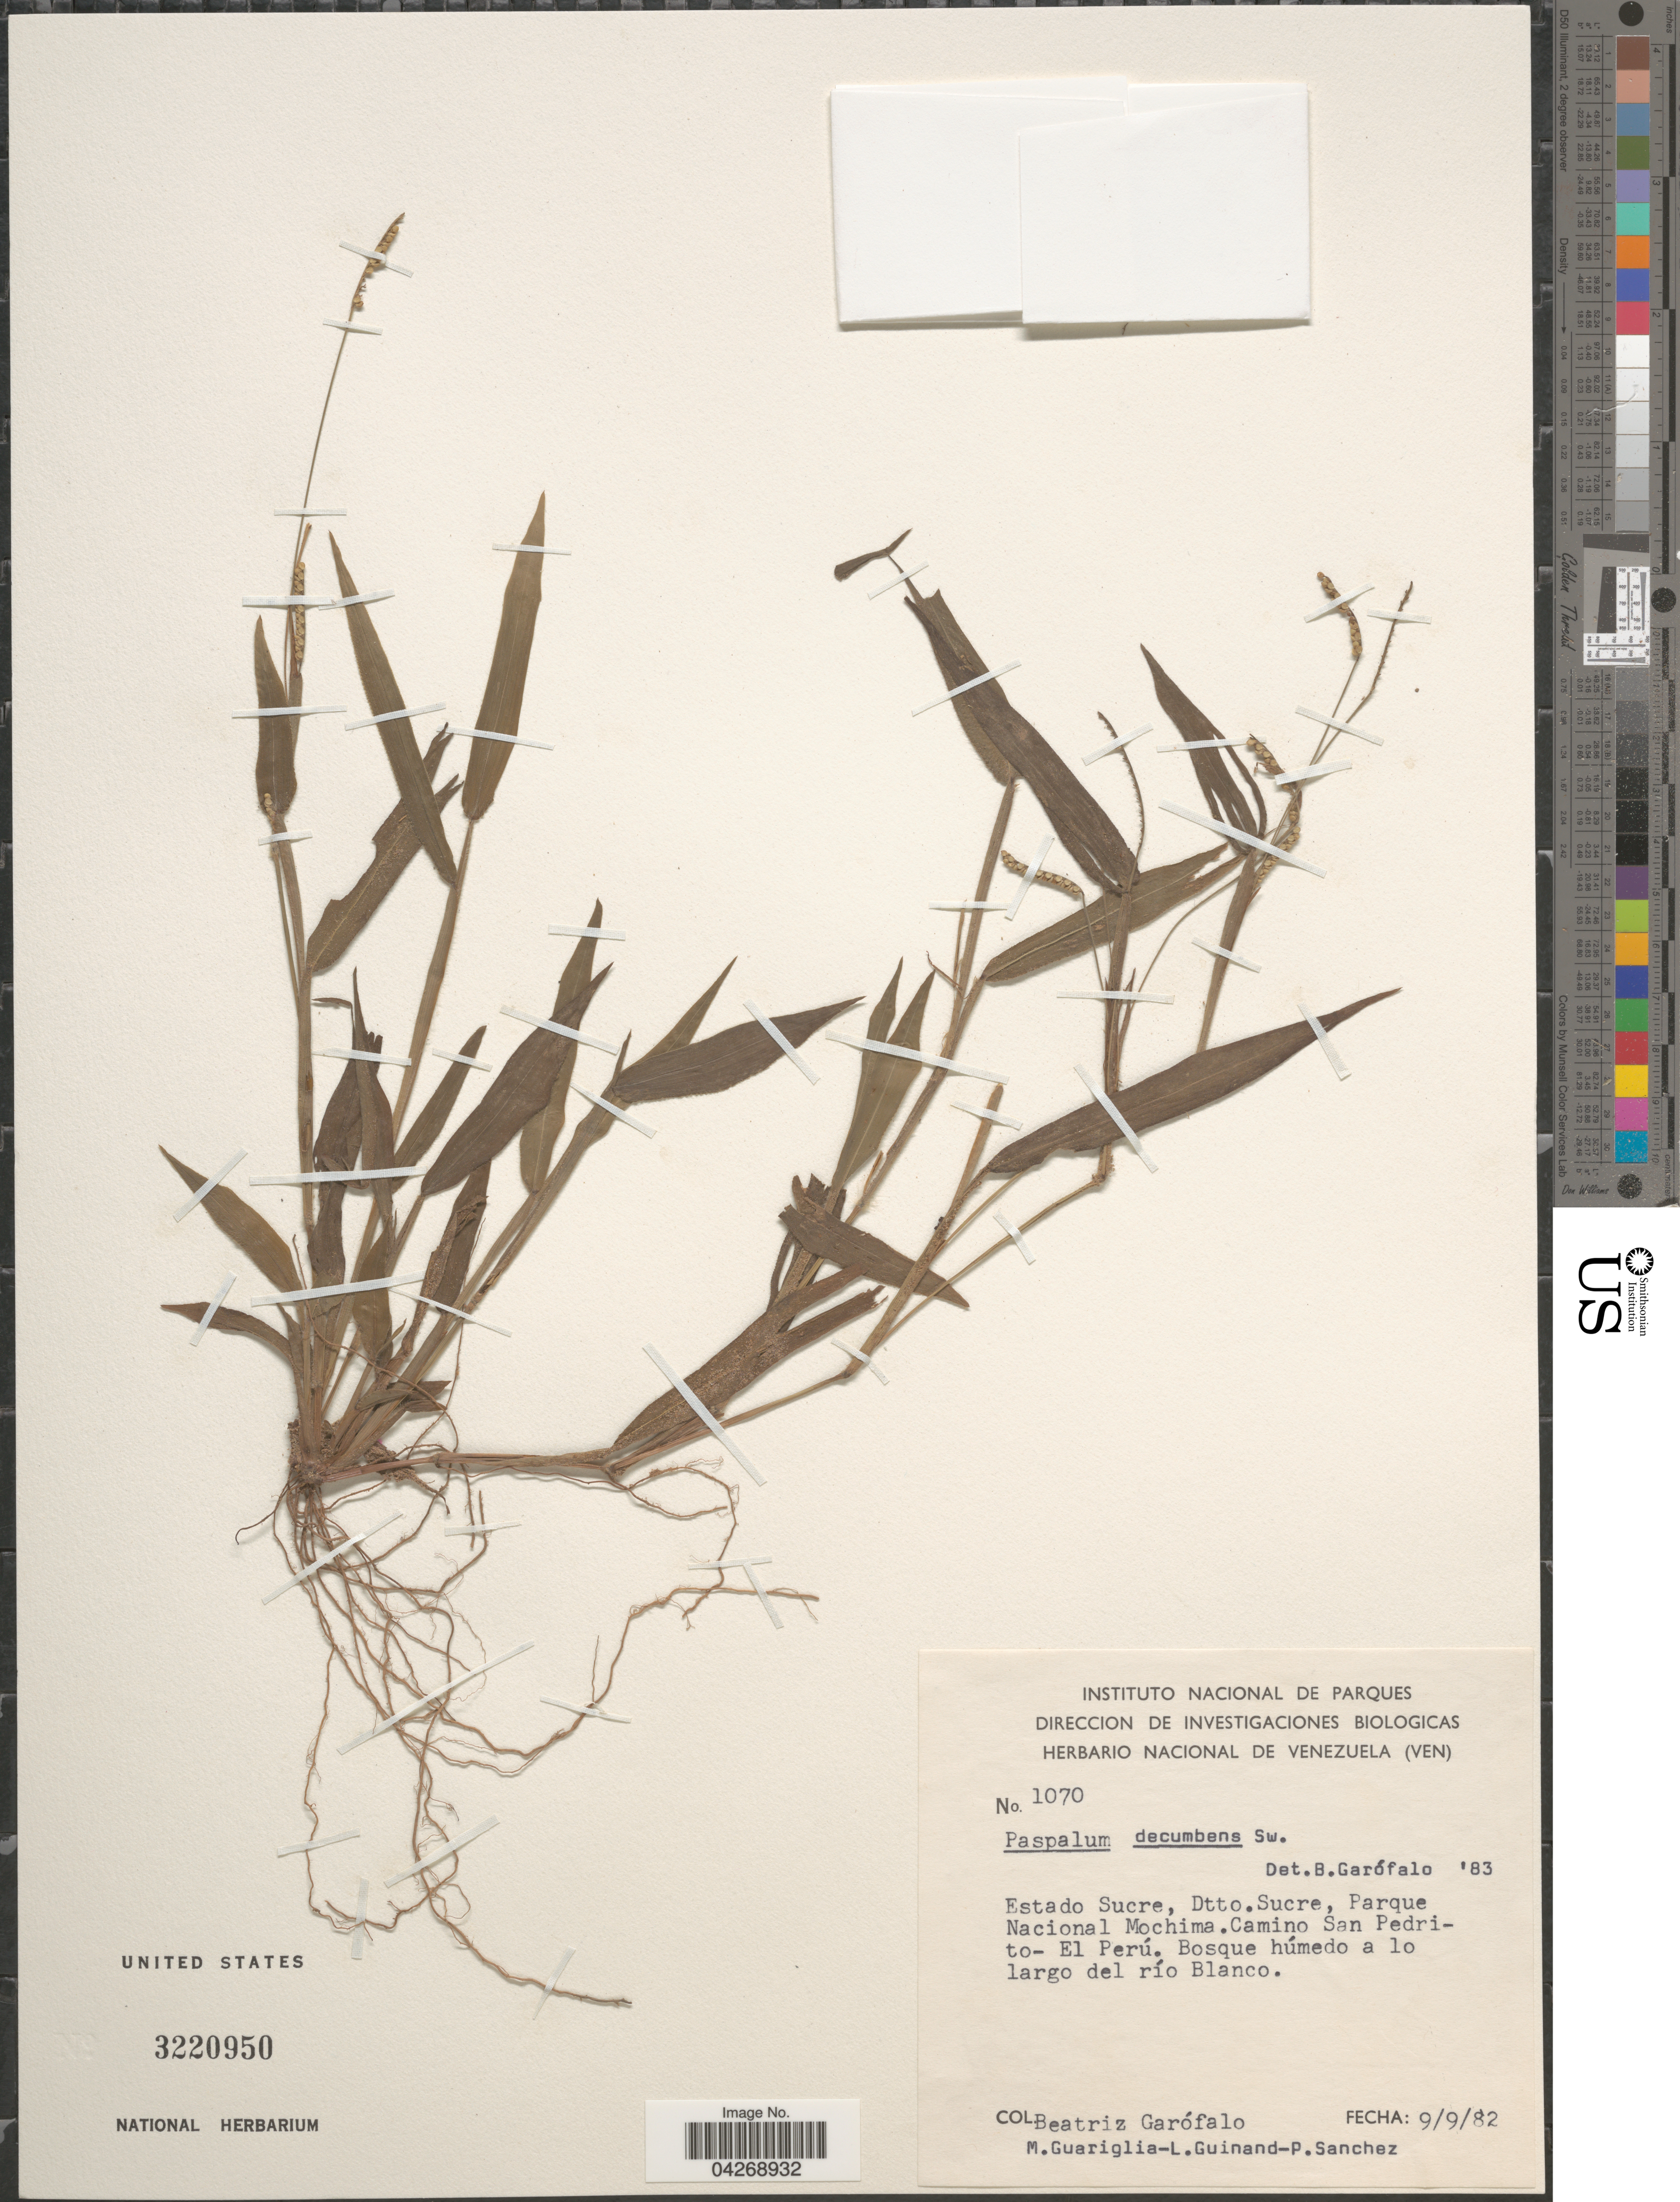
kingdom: Plantae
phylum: Tracheophyta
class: Liliopsida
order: Poales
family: Poaceae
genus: Paspalum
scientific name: Paspalum decumbens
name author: Sw.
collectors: B. Garofalo, M. Guariglia, L. Guinand & P. Sanchez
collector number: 1070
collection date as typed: Transcribed d/m/y: 9/9/82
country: Venezuela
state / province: Sucre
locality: Dtto. Sucre, Parque Nacional Mochima. Camino San Pedrito-El Perú. Bosque húmedo a lo largo del río Blanco.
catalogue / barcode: US 3220950